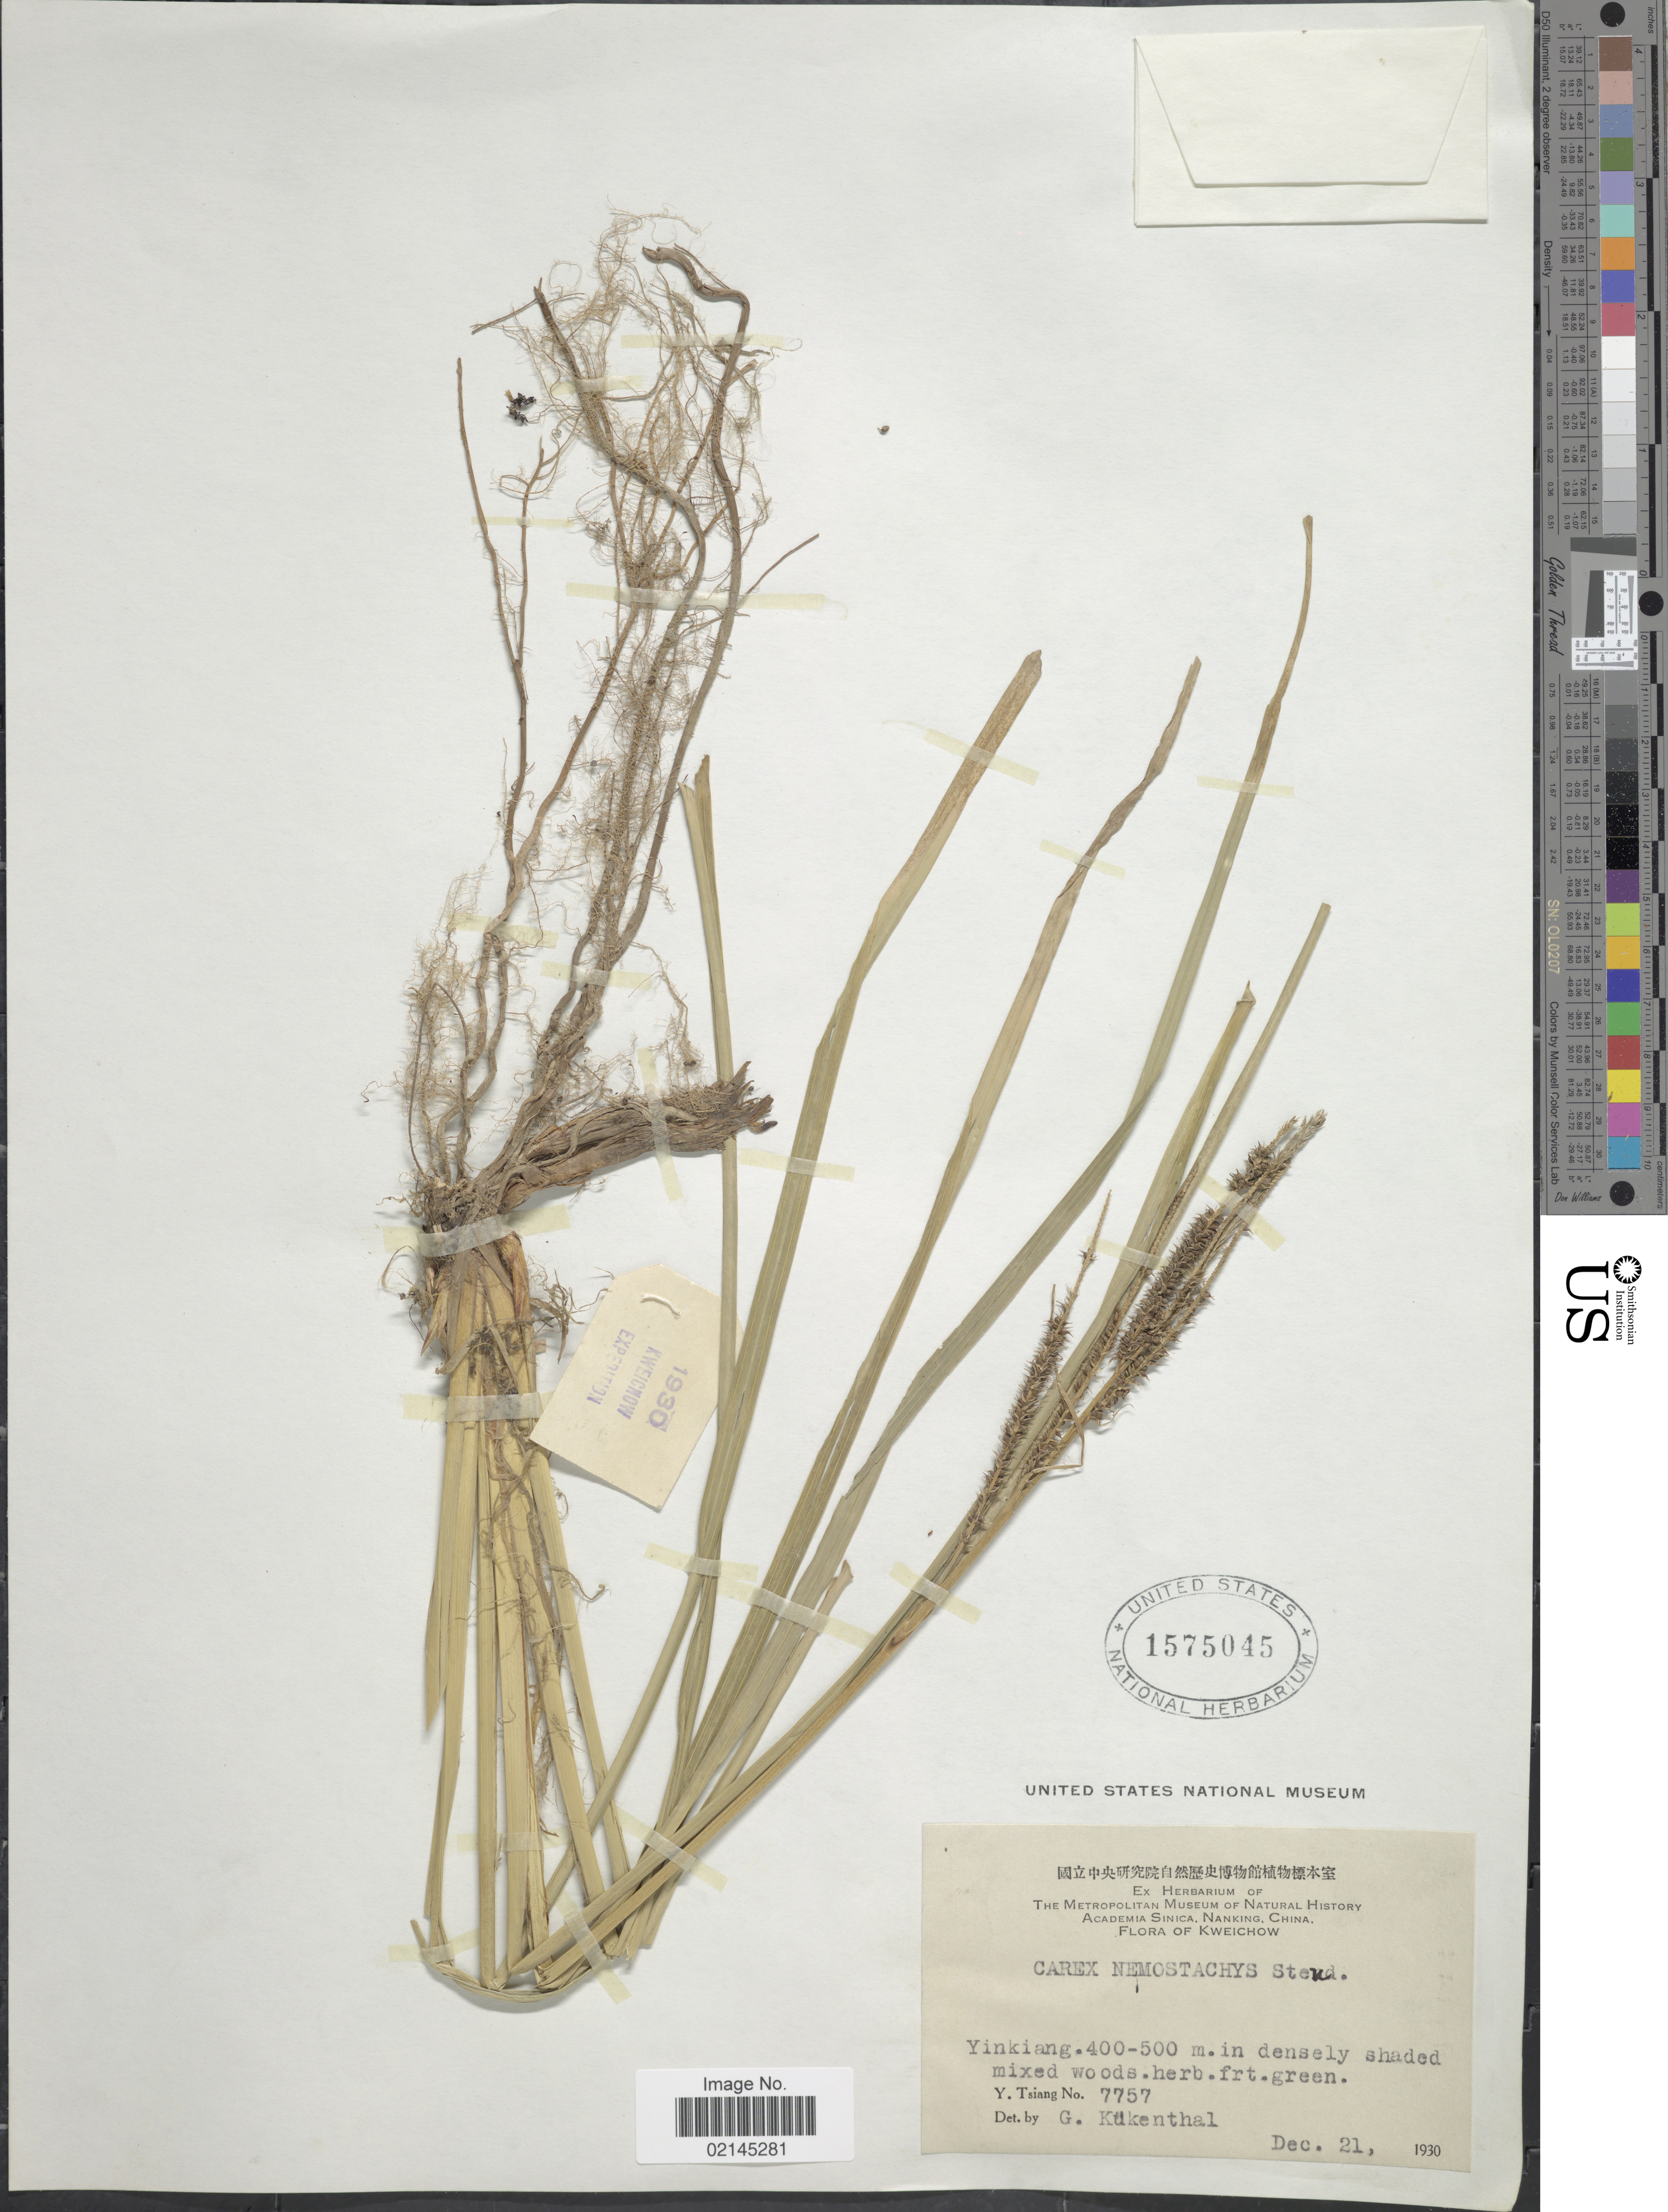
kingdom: Plantae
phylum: Tracheophyta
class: Liliopsida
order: Poales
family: Cyperaceae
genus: Carex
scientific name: Carex nemostachys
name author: Steud.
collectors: Y. Tsiang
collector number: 7757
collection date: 1930-12-21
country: China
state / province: Guizhou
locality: Kweichow, Yinkiang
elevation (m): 400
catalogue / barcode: US 1575045